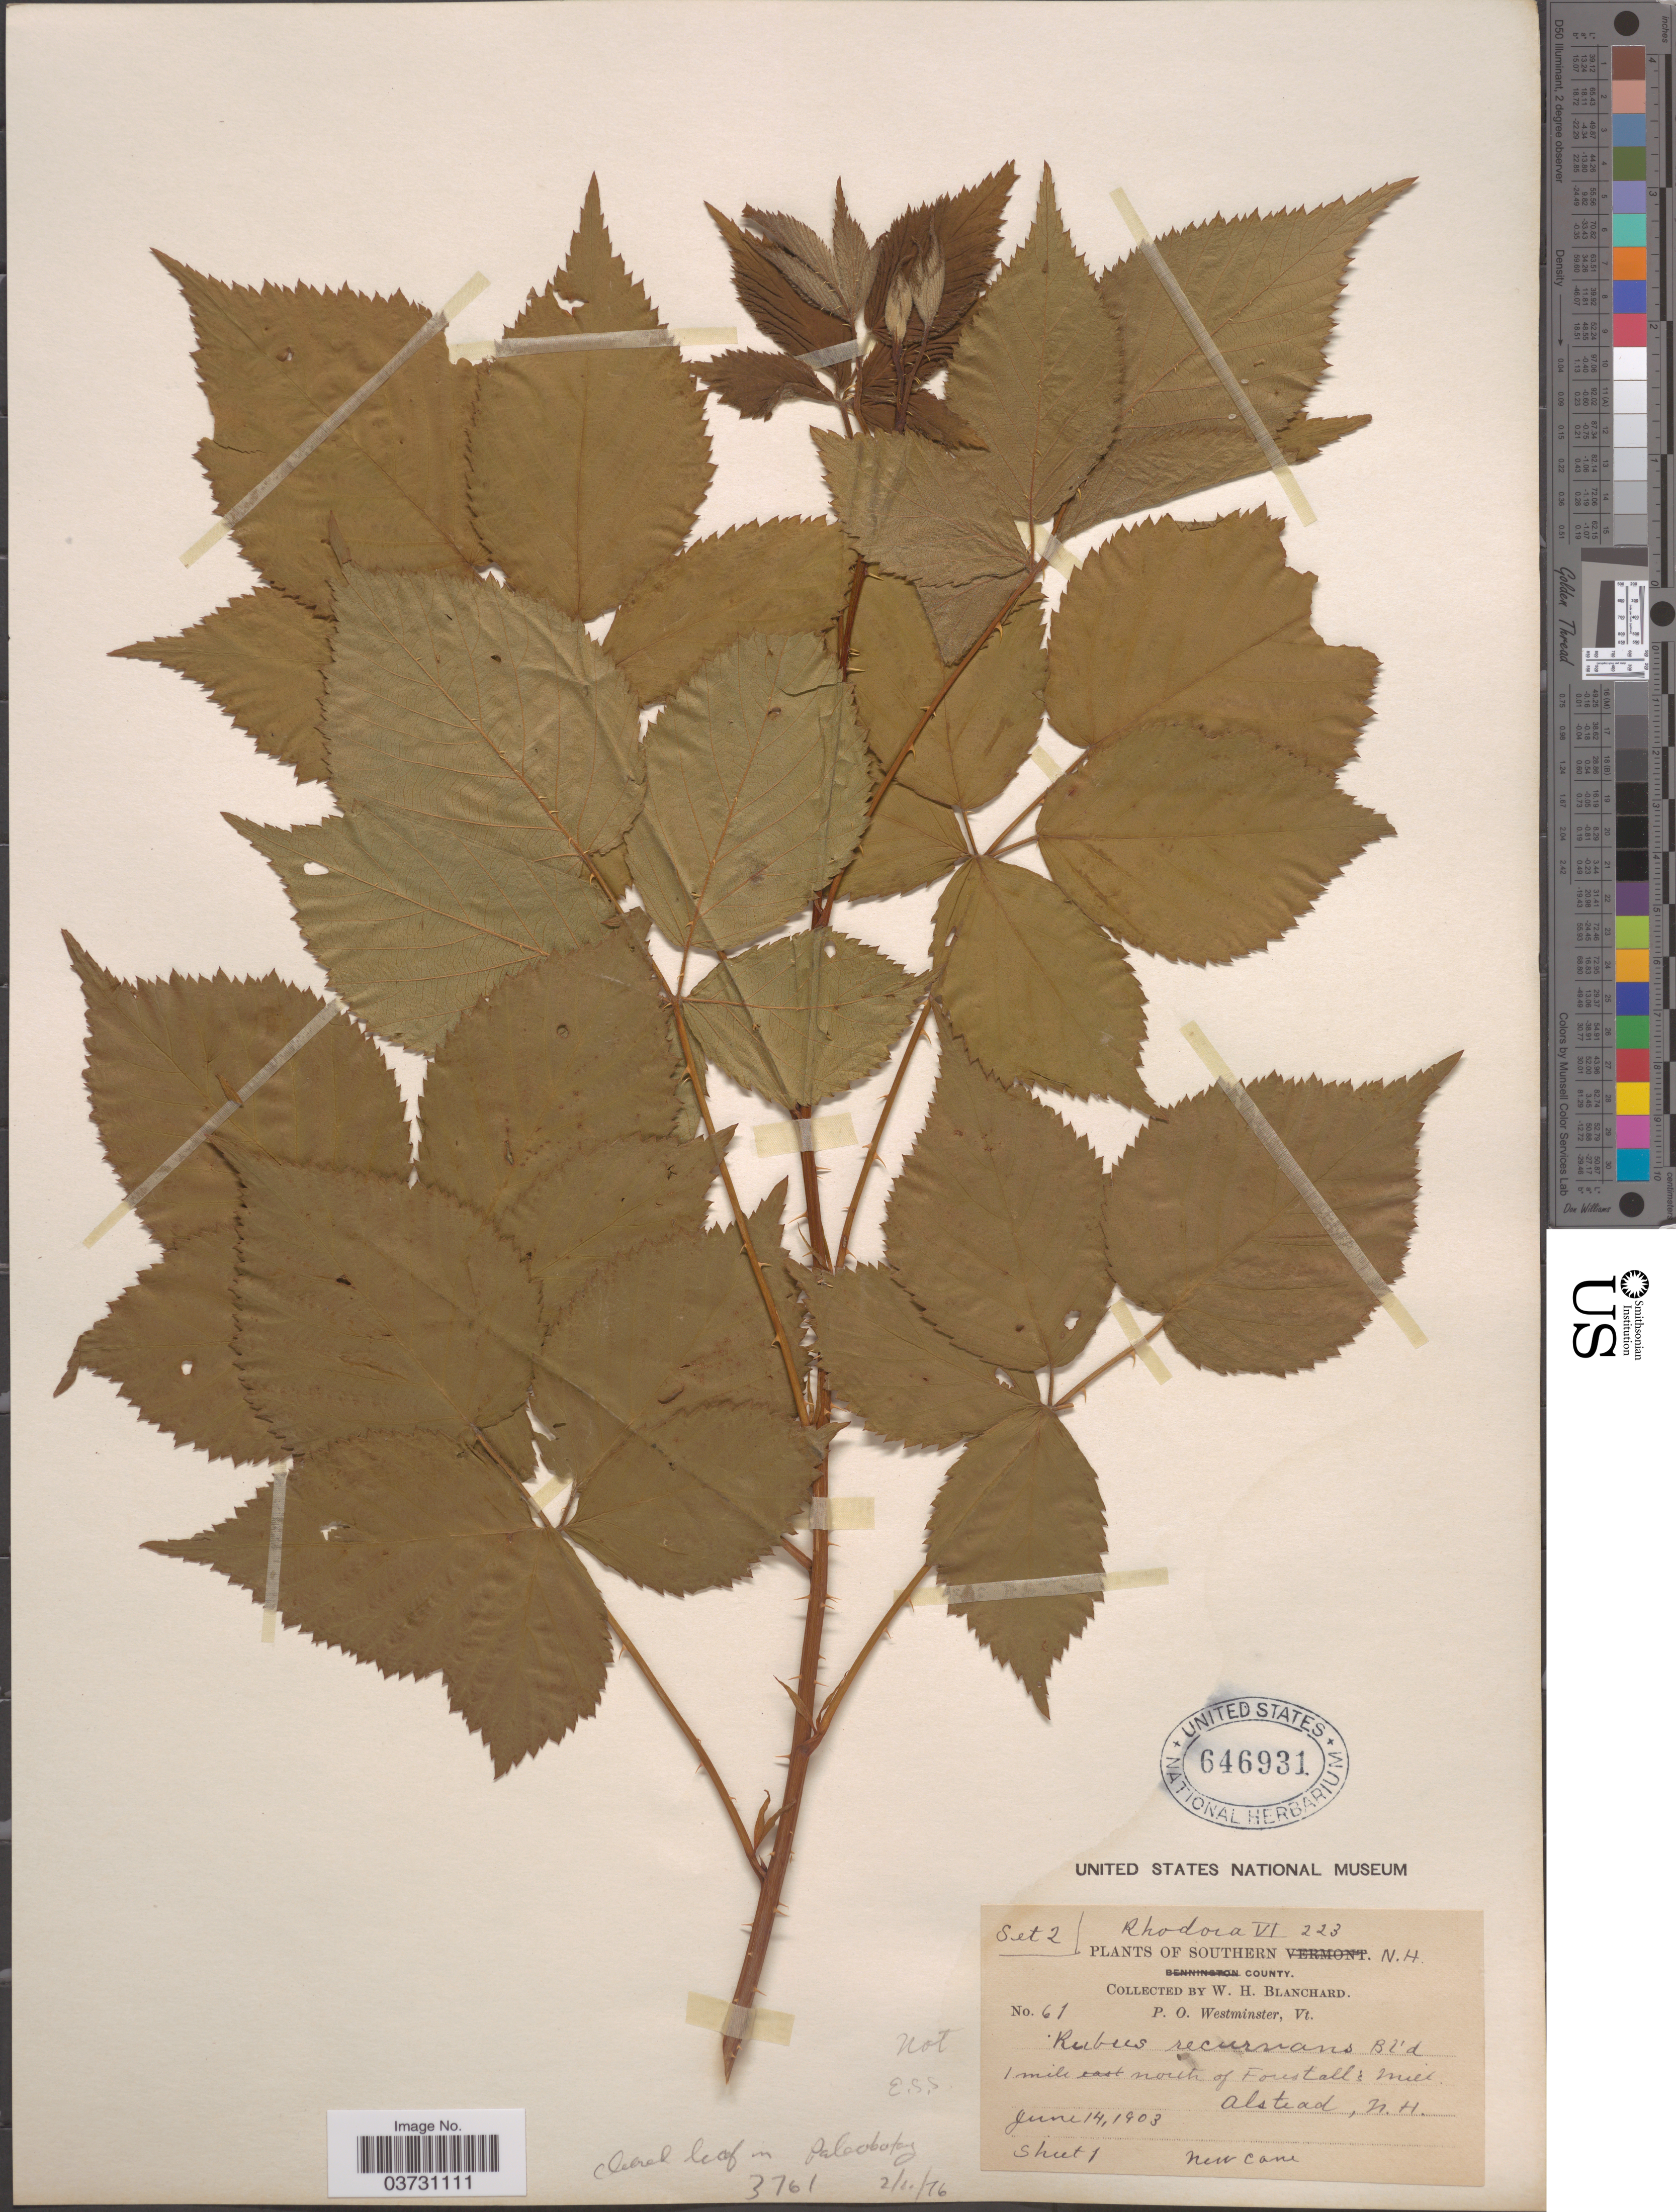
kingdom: Plantae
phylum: Tracheophyta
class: Magnoliopsida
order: Rosales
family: Rosaceae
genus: Rubus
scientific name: Rubus recurvans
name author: Blanch.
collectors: W. H. Blanchard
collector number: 61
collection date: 1903-06-14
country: United States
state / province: New Hampshire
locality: Southern N.H. 1 mile east north of Forstall's Mill, Alstead.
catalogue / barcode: US 646931